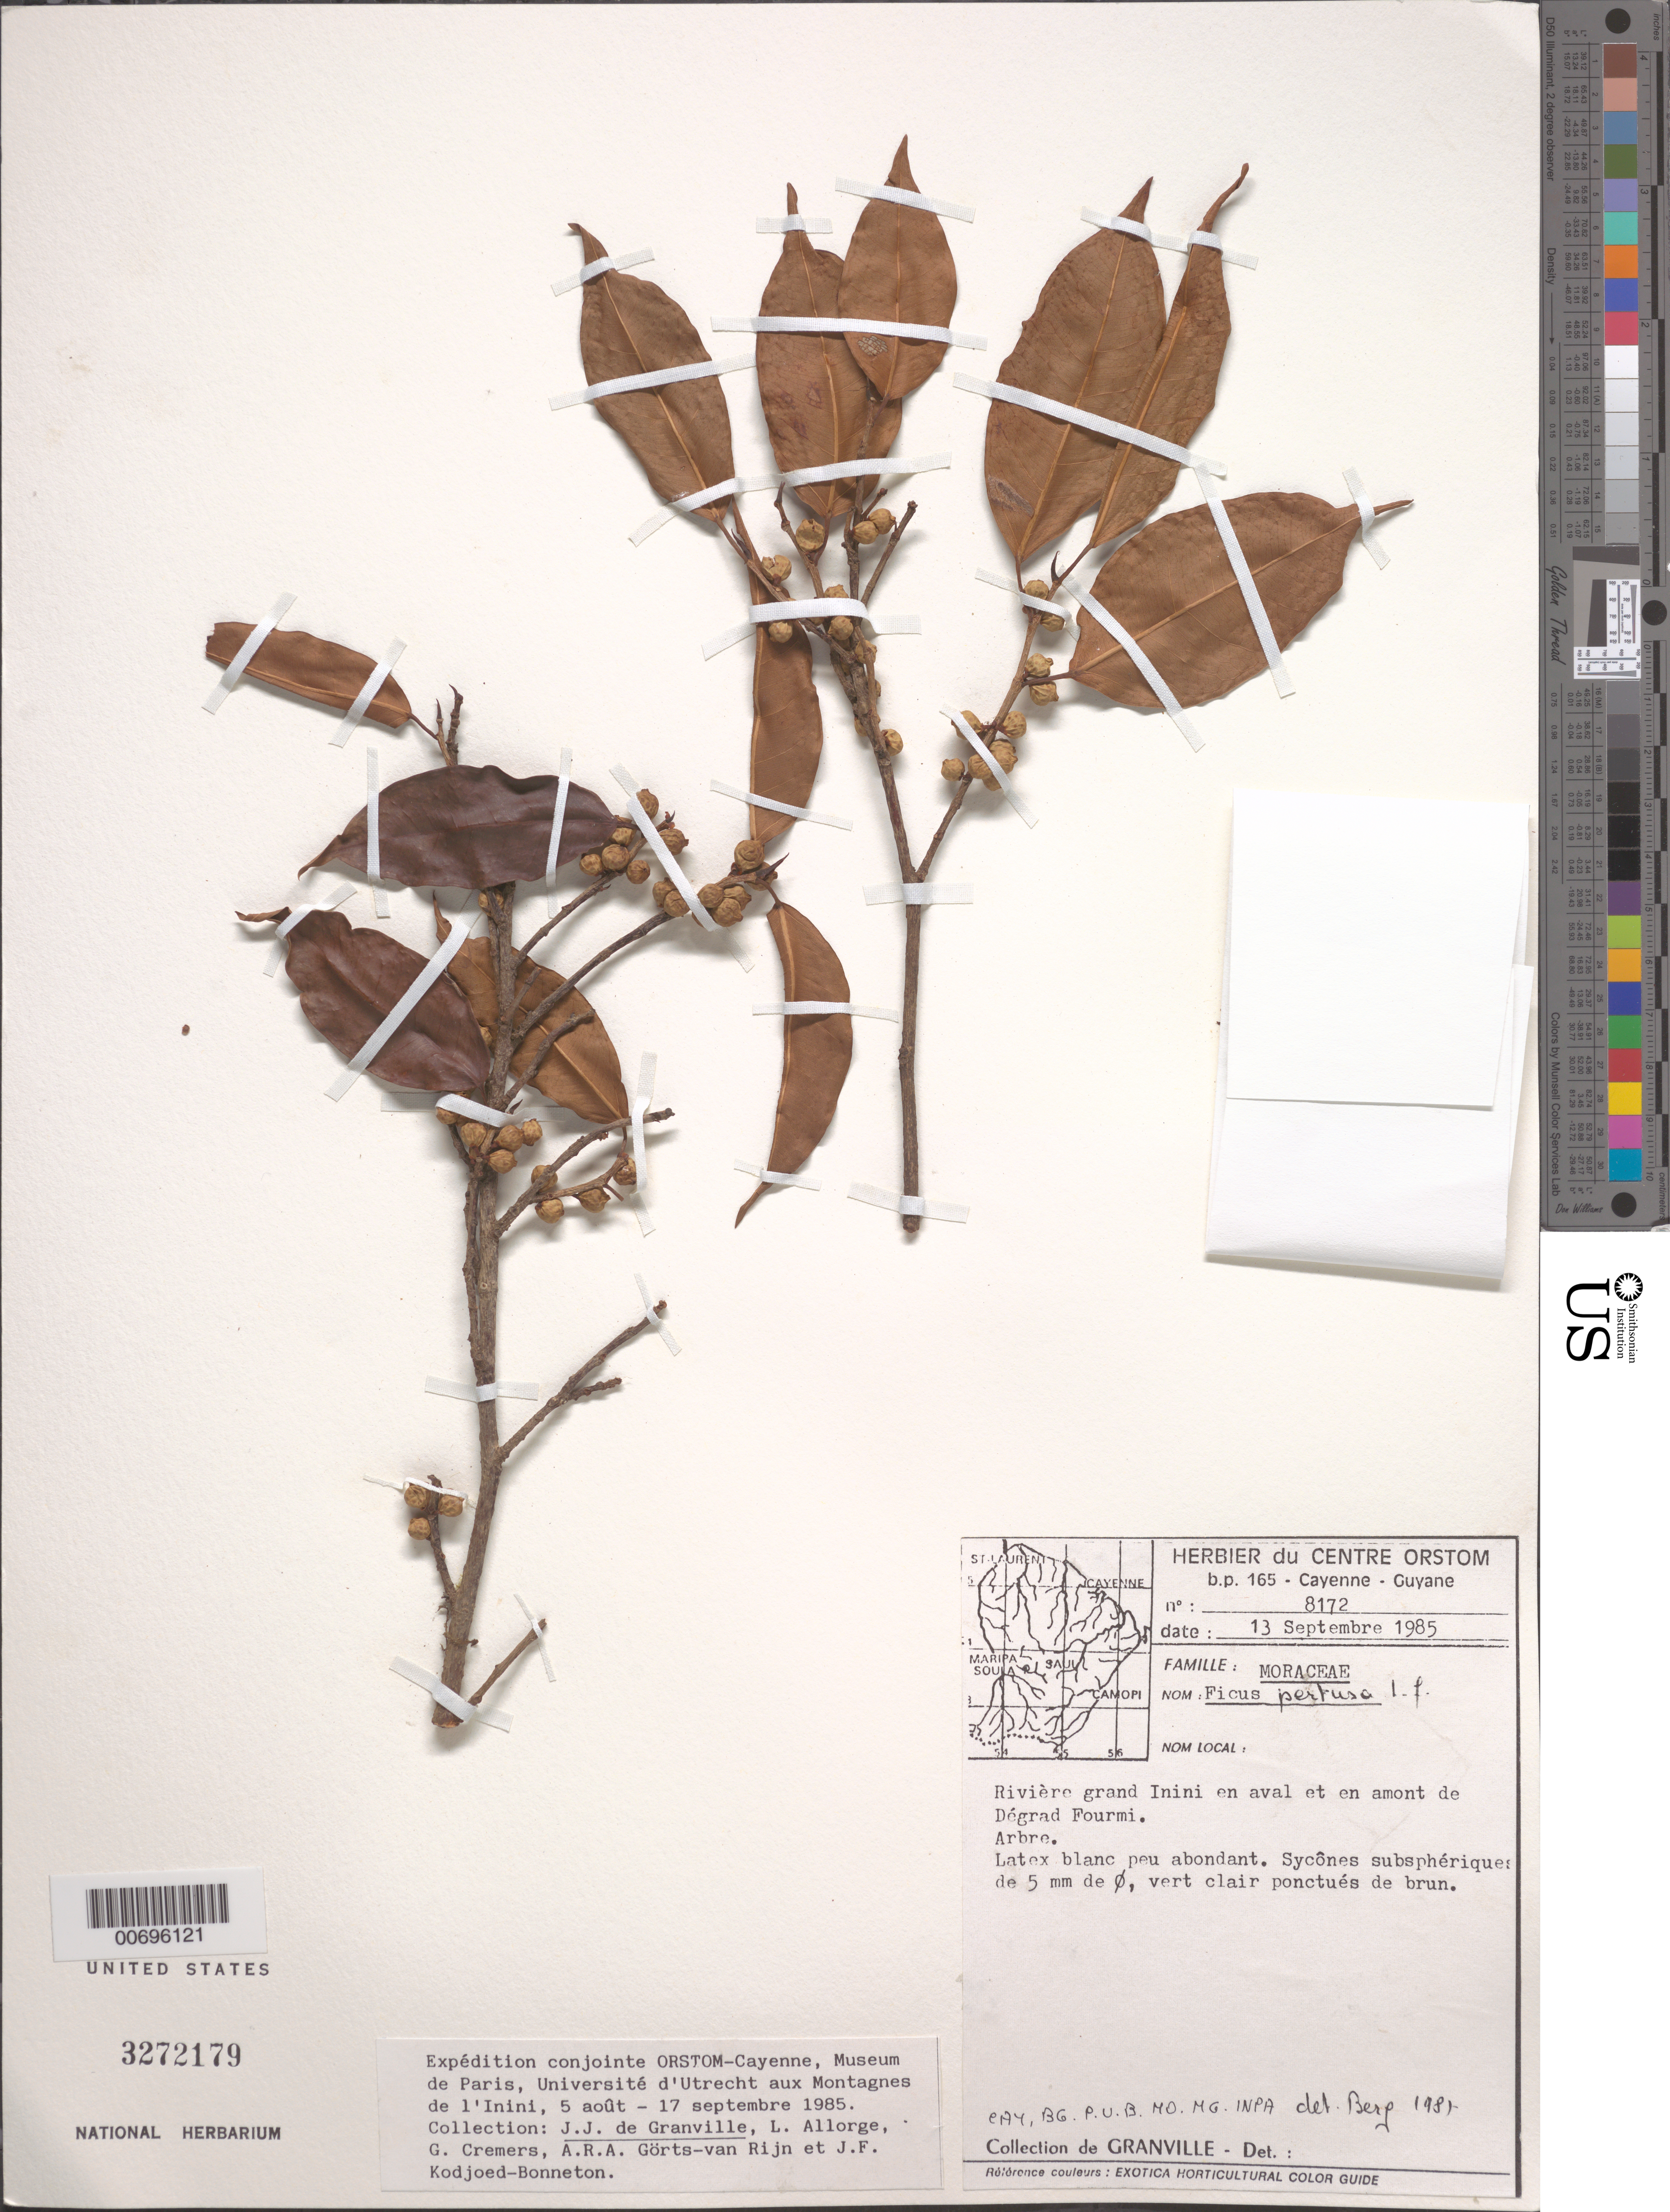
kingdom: Plantae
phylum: Tracheophyta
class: Magnoliopsida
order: Rosales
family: Moraceae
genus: Ficus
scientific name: Ficus pertusa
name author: L. f.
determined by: Berg, C. C.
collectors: J.-J. de Granville, L. Allorge, G. Cremers, A. .R. A. Görts-van Rijn & J. Kodjoed-Bonneton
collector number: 8172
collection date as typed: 13-Sep-85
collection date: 1985-09-13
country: French Guiana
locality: Montagnes Bellevue de l'Inini, Rivière Grand Inini en aval et en amont de Dégrad Fourmi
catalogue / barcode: US 3272179